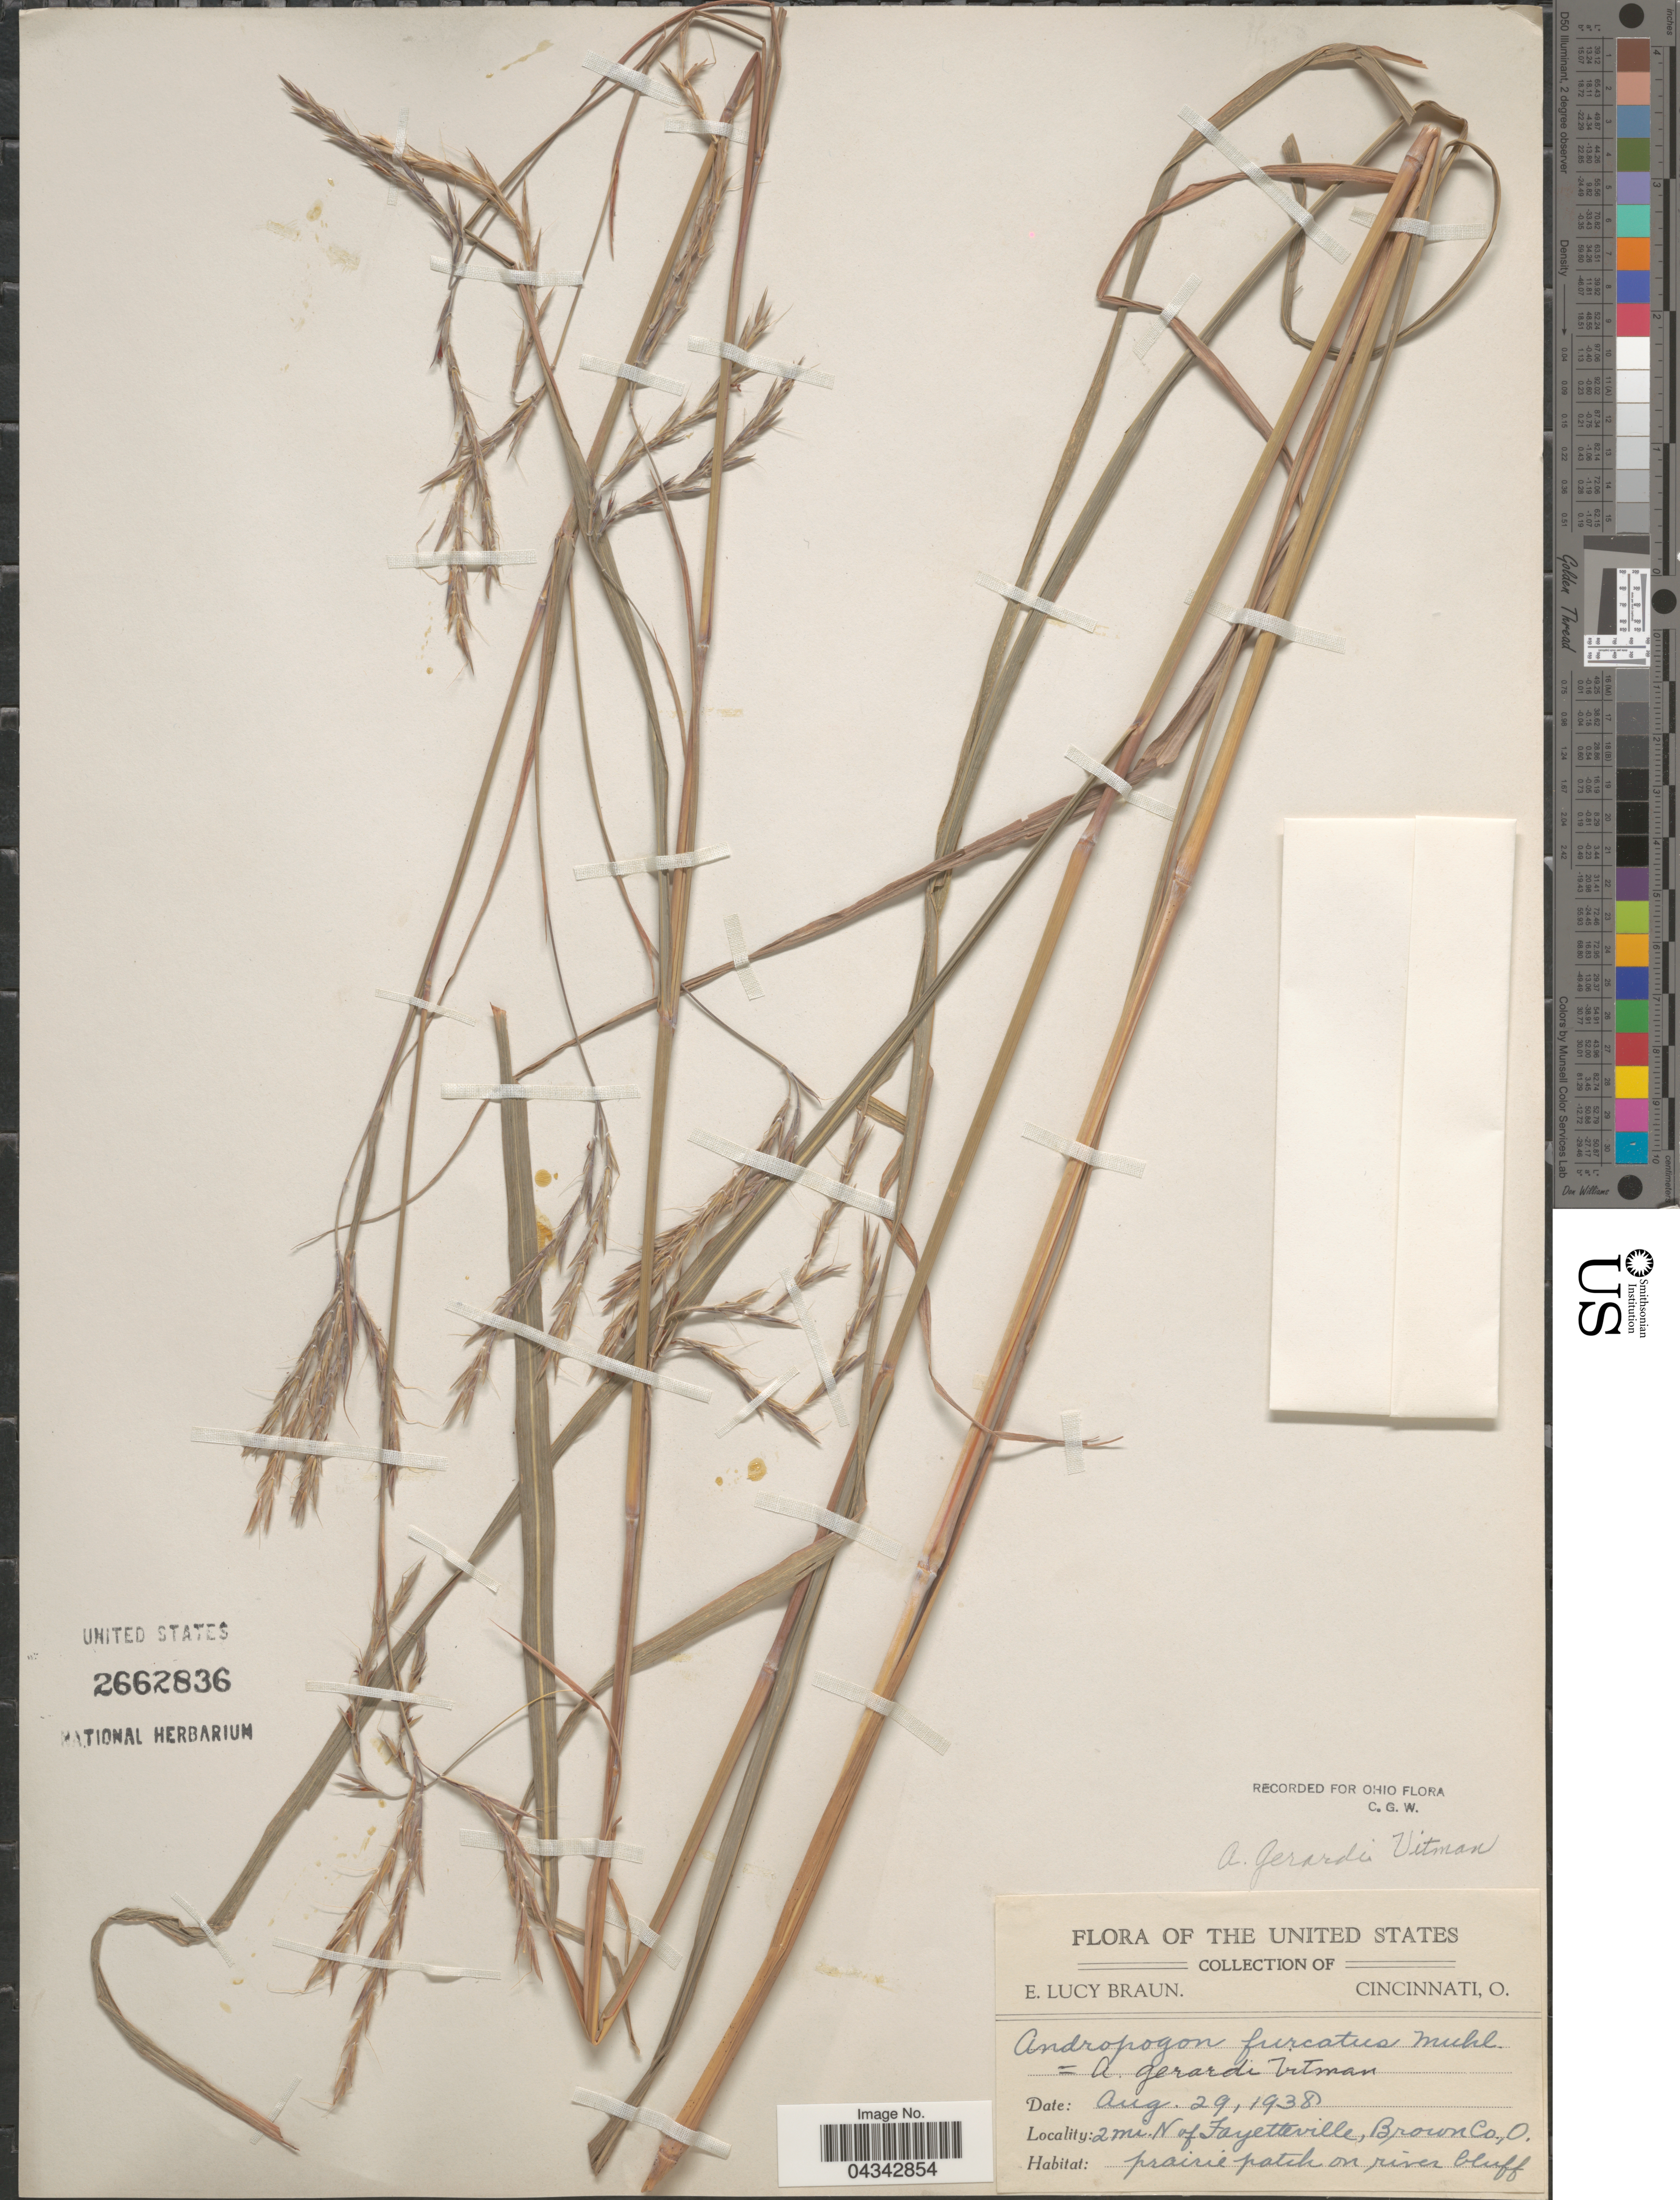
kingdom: Plantae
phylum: Tracheophyta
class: Liliopsida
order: Poales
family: Poaceae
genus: Andropogon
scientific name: Andropogon gerardii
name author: Vitman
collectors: E. L. Braun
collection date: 1938-08-29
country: United States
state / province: Ohio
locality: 2 mi. N of Fayetteville, Brown Co.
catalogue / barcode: US 2662836